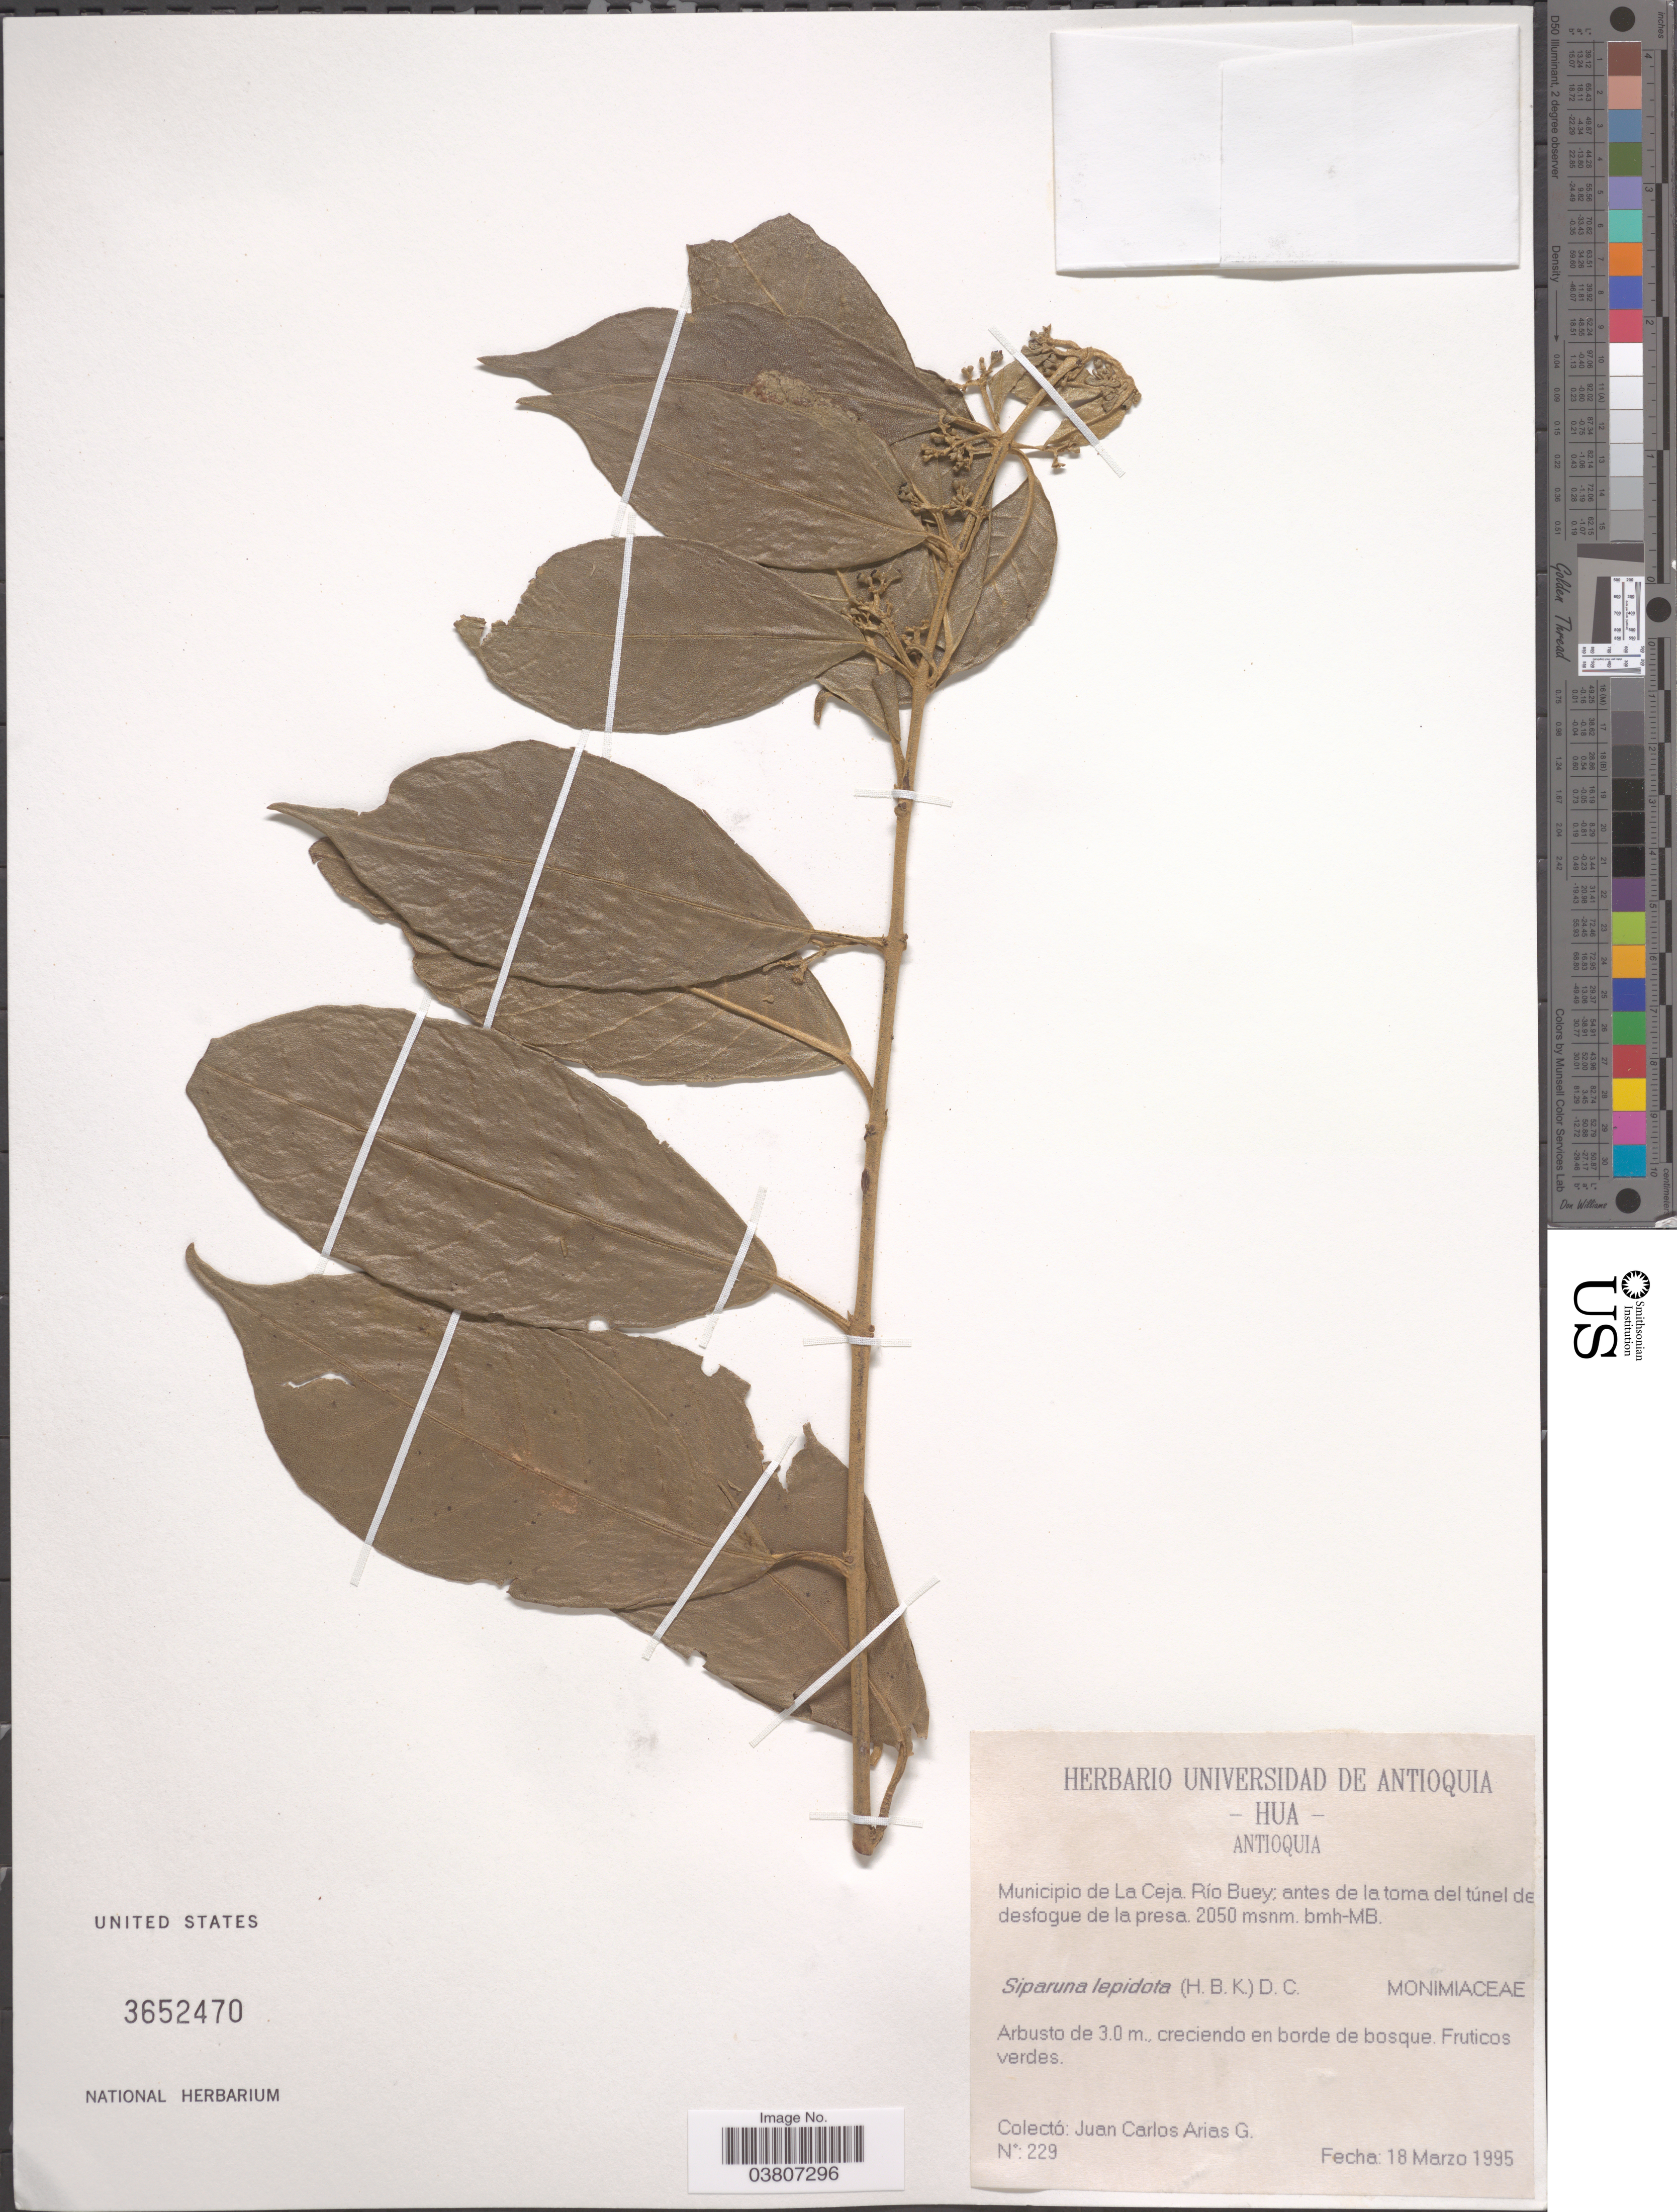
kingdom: Plantae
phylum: Tracheophyta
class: Magnoliopsida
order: Laurales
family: Siparunaceae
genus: Siparuna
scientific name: Siparuna lepidota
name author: (Kunth) A. DC.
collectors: J. Arias G.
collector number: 229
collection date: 1995-03-18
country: Colombia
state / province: Antioquia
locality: Municipio de La Ceja. Río Buey.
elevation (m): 2050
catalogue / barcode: US 3652470